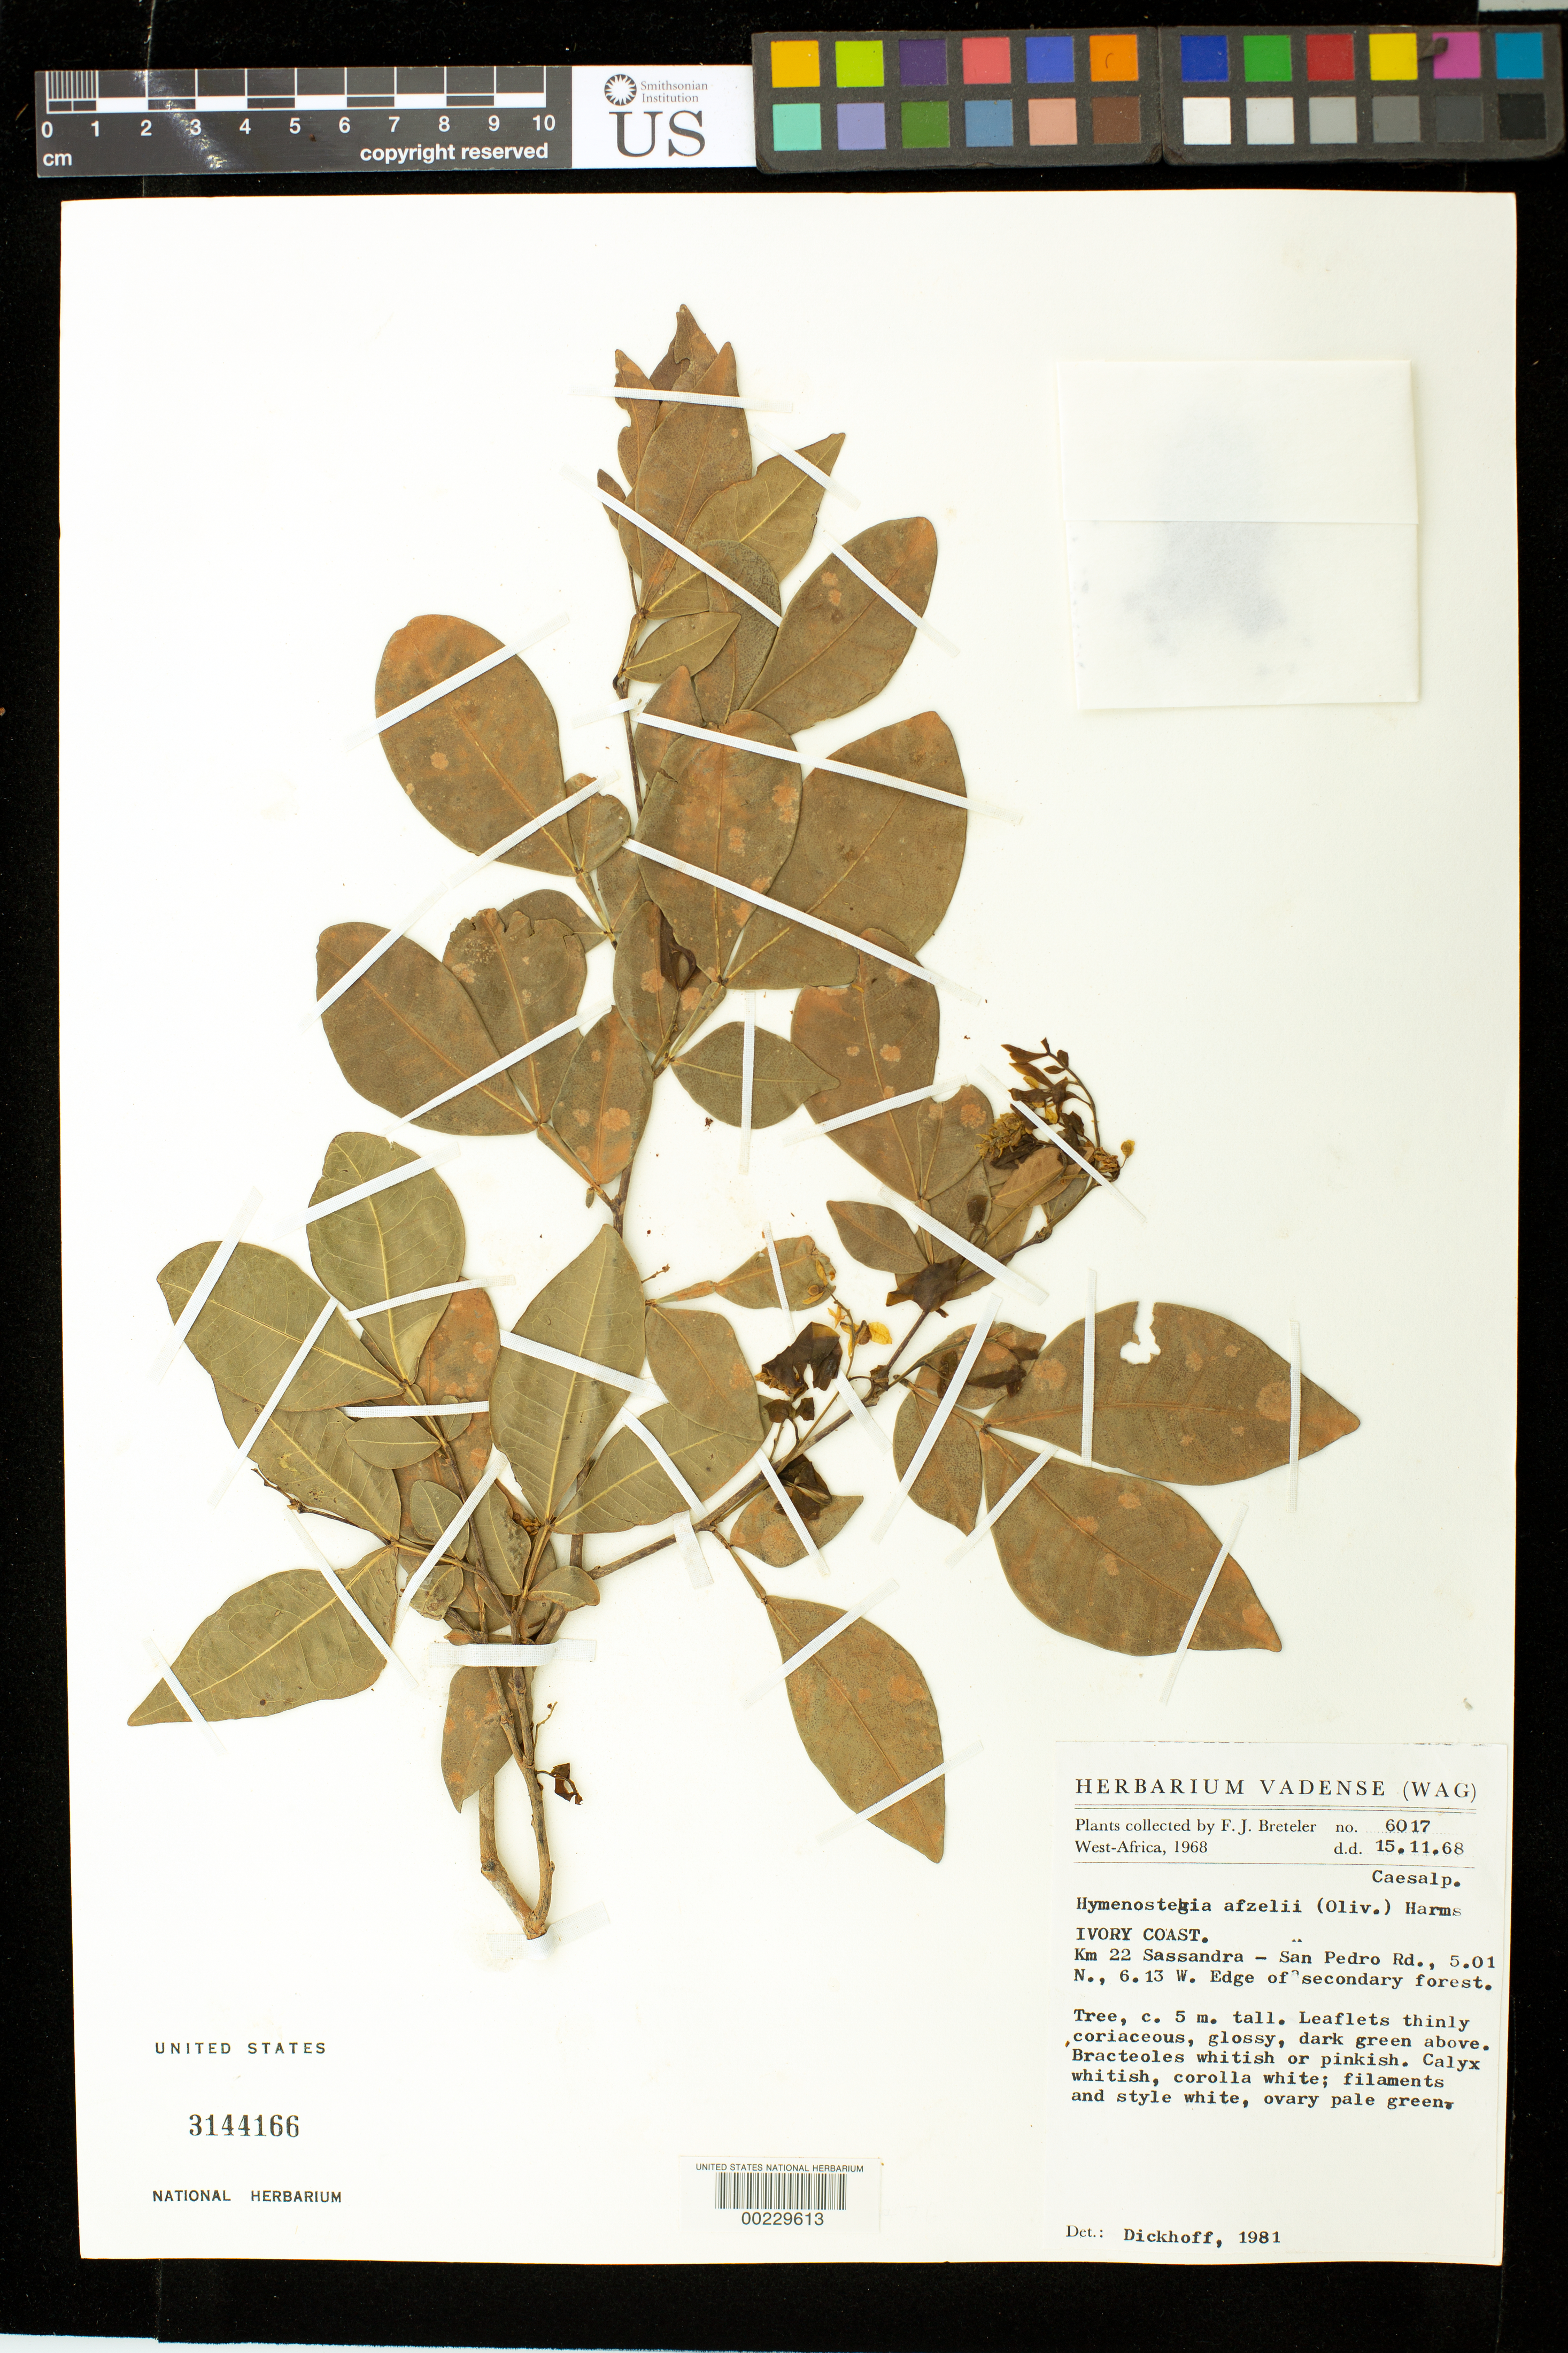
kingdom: Plantae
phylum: Tracheophyta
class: Magnoliopsida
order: Fabales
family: Fabaceae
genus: Annea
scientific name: Annea afzelii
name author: (Oliv.) Mackinder & Wieringa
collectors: F. J. Breteler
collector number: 6017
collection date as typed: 15 Nov 1968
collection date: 1968-11-15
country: Ivory Coast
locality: Km 22 Sassandra - san pedro road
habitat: Edge of secondary forest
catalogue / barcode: US 3144166